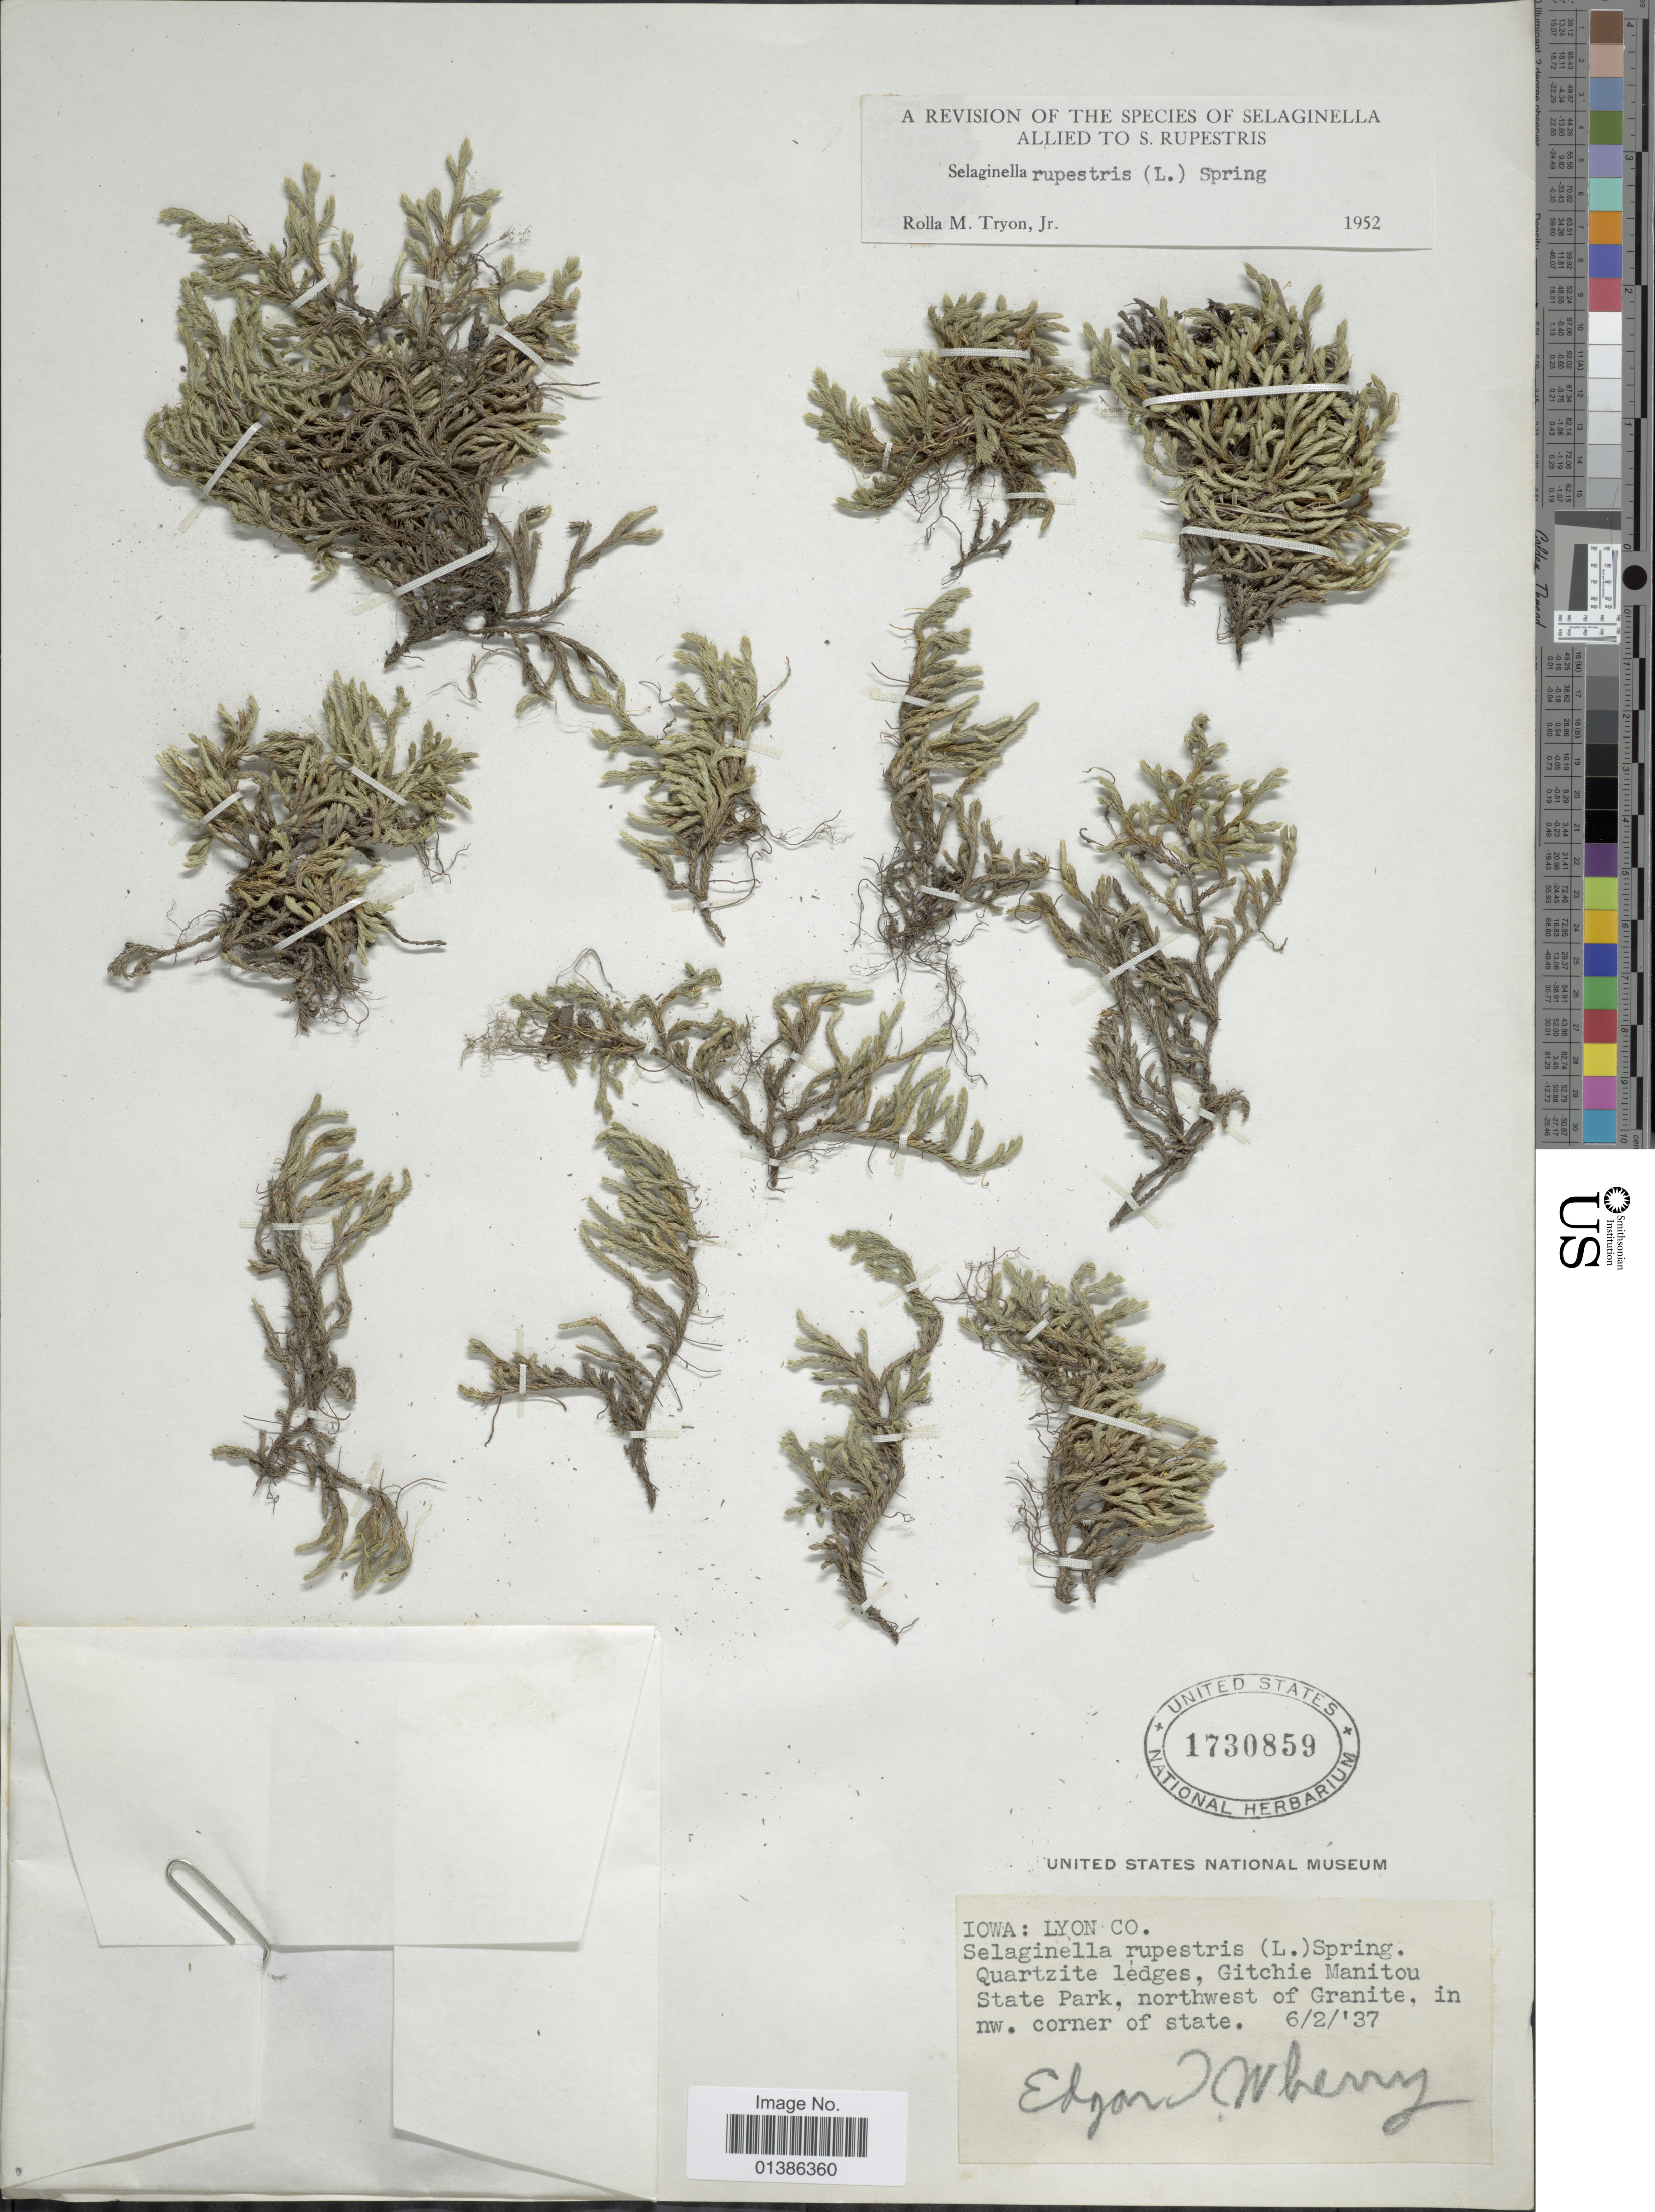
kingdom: Plantae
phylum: Tracheophyta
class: Lycopodiopsida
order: Selaginellales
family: Selaginellaceae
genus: Selaginella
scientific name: Selaginella rupestris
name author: (L.) Spring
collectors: E. Wherry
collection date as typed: Transcribed d/m/y: 2/6/37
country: United States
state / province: Iowa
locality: Gitchie Manitou State Park, Northwest of Granite, in NW. corner of state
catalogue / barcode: US 1730859